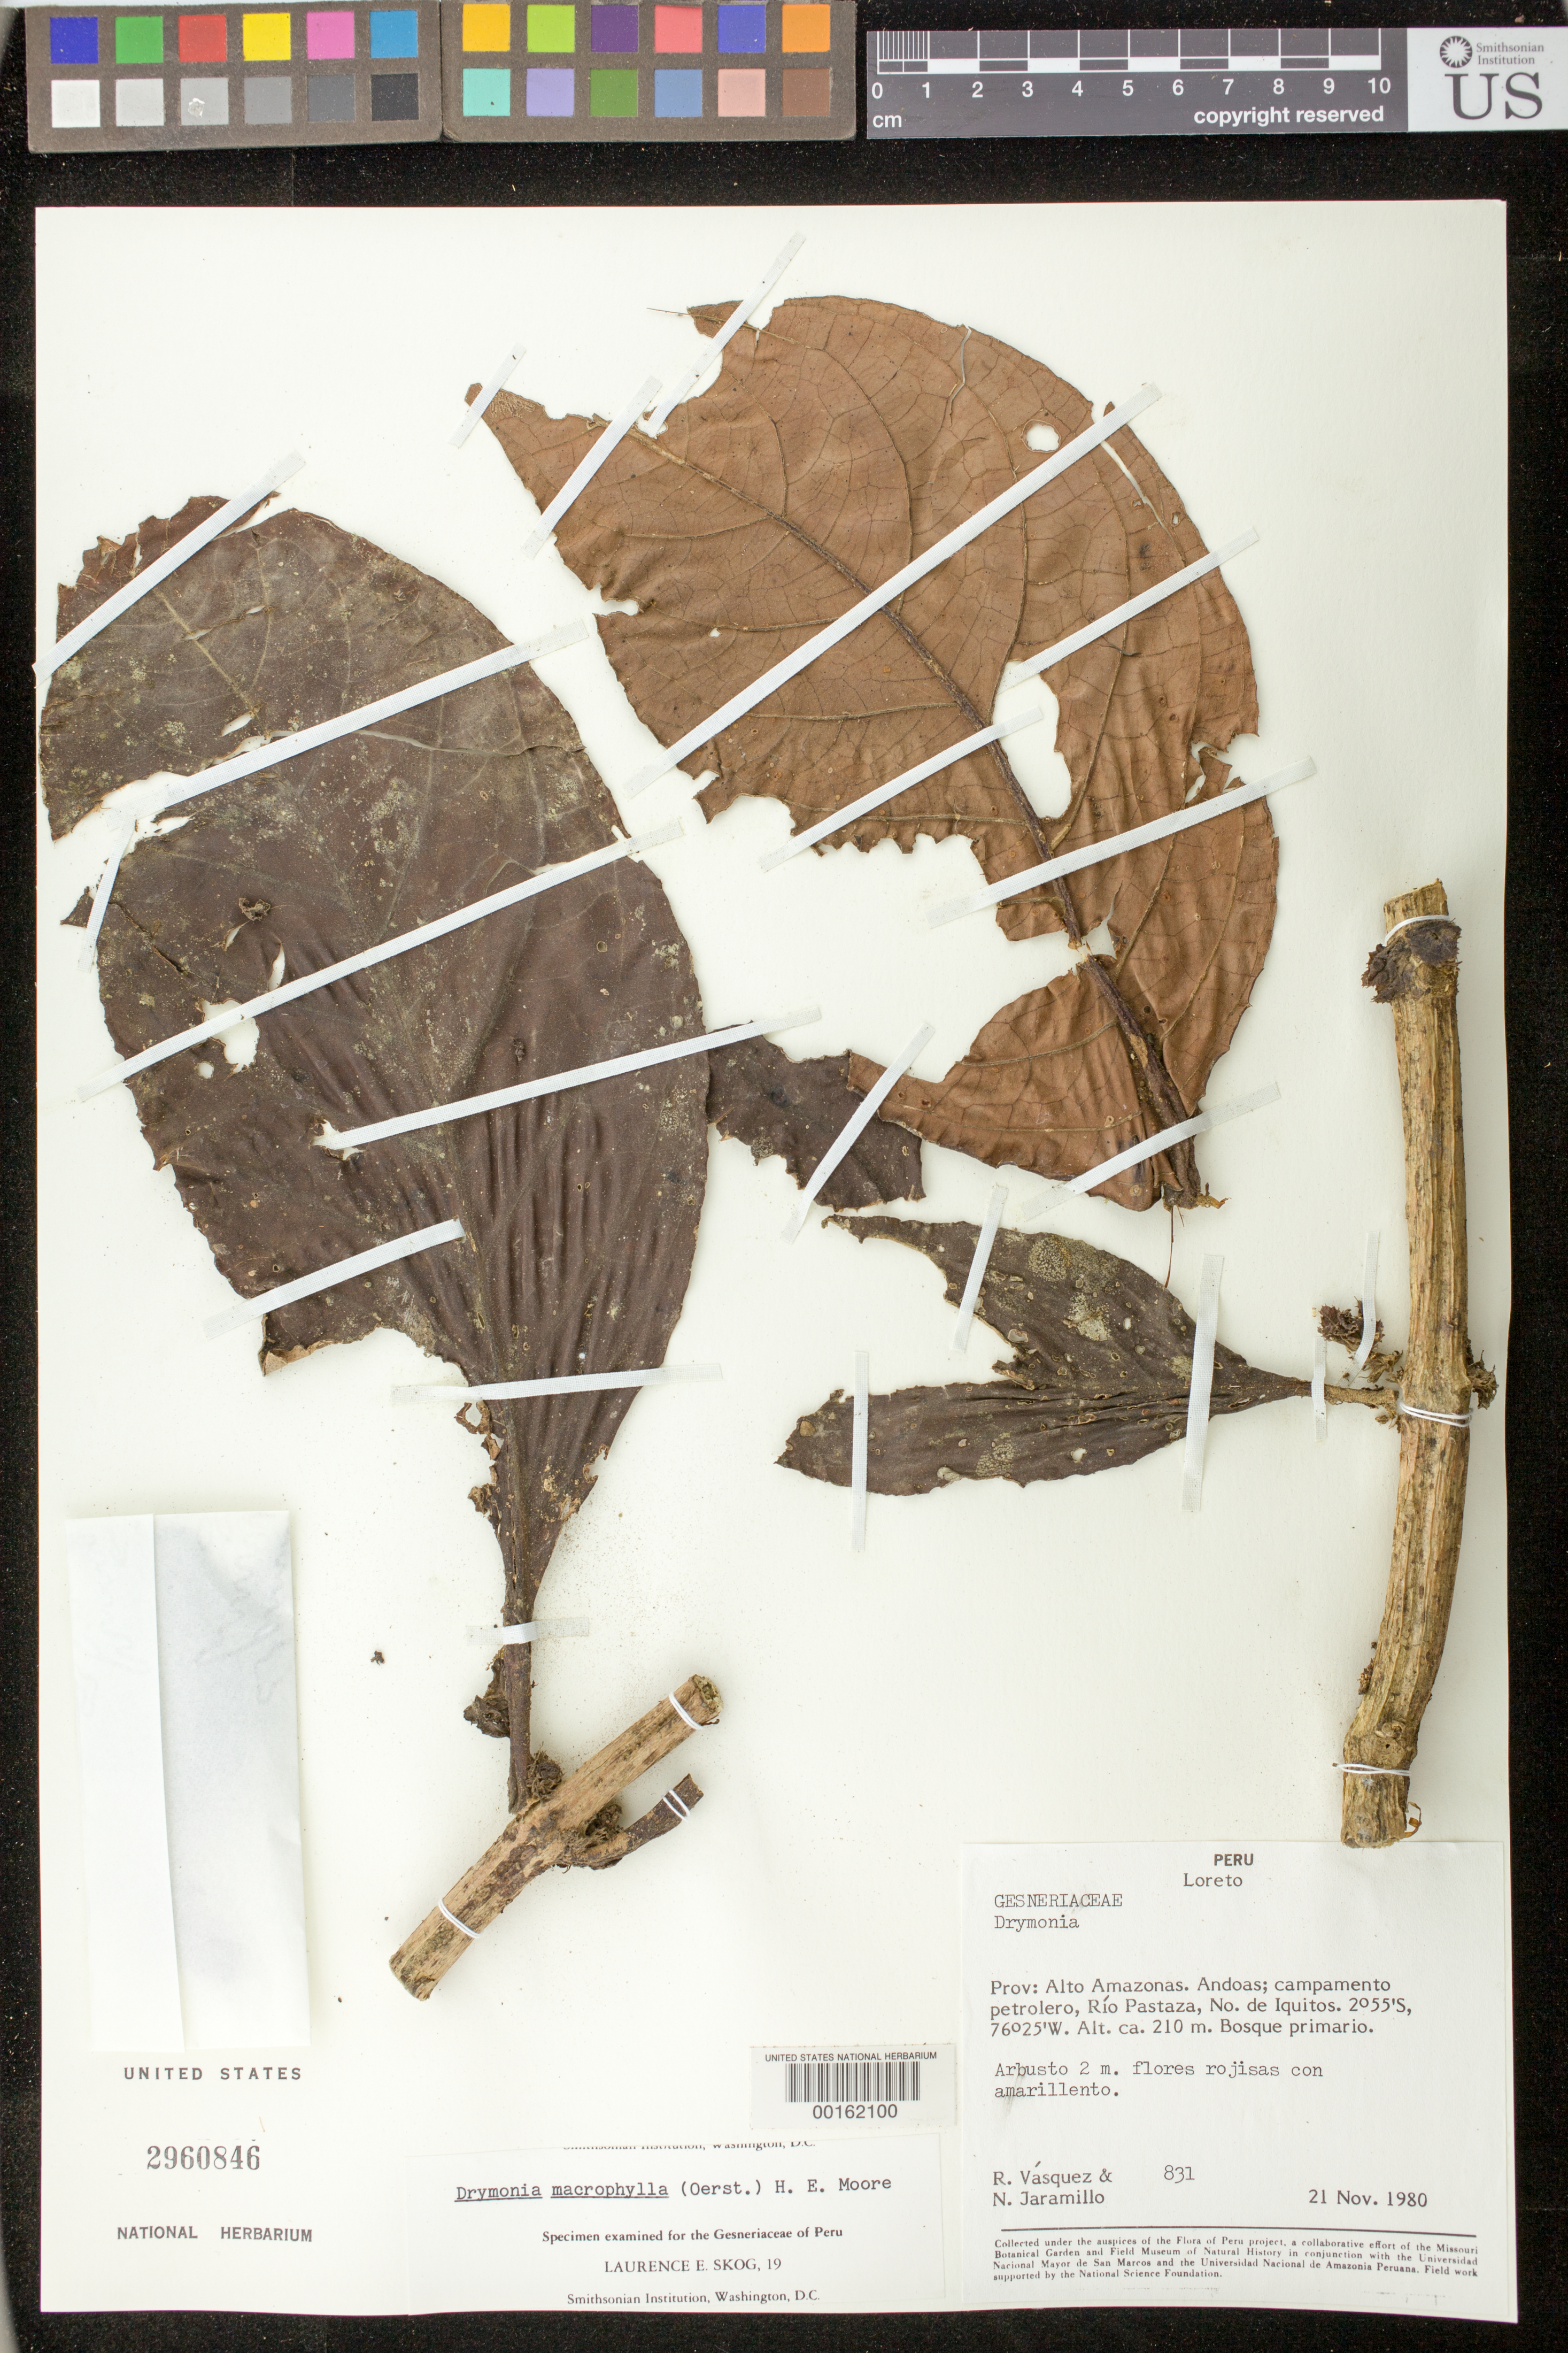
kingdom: Plantae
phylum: Tracheophyta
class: Magnoliopsida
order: Lamiales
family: Gesneriaceae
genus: Drymonia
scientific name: Drymonia macrophylla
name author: (Oerst.) H.E. Moore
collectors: R. Vásquez & N. Jaramillo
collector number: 831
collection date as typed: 21 Nov 1980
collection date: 1980-11-21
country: Peru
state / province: Loreto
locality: Prov. Alto Amazonas; Andoas, oil company camp, Rio Pastaza, N of Iquitos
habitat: Primary forest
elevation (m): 210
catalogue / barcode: US 2960846